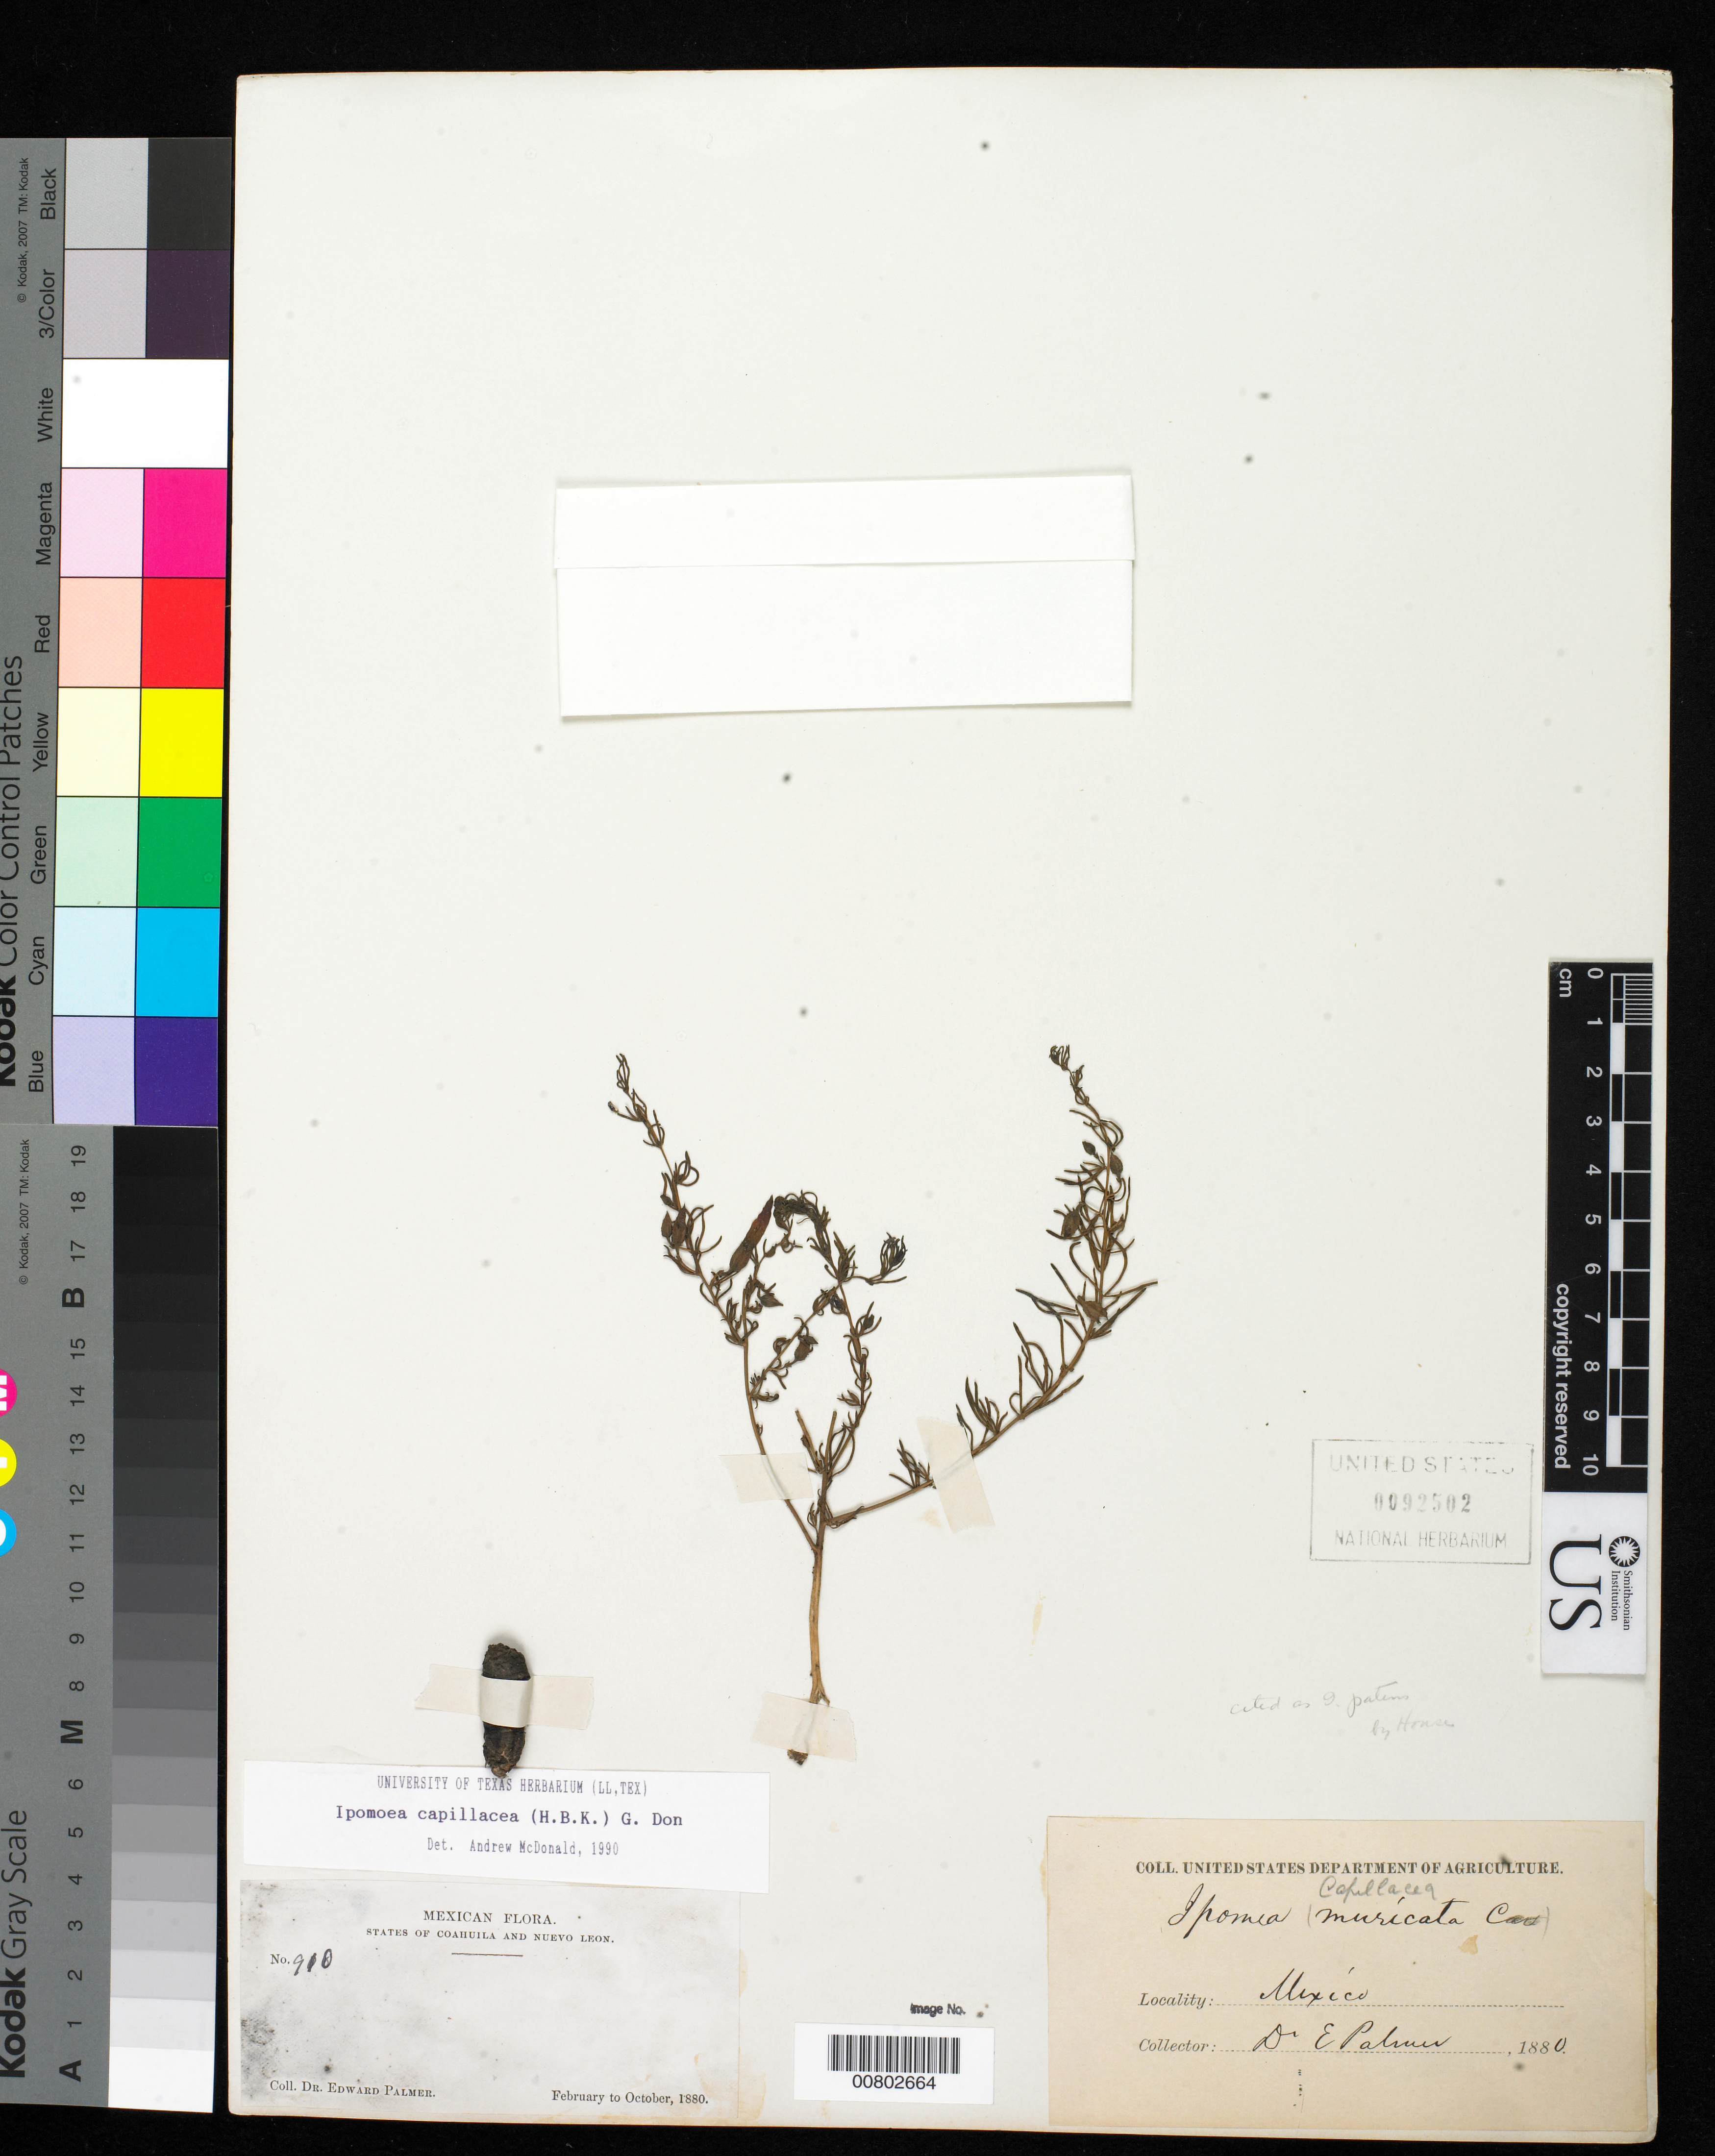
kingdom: Plantae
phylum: Tracheophyta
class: Magnoliopsida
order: Solanales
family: Convolvulaceae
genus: Ipomoea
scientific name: Ipomoea capillacea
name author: (Kunth) G. Don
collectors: E. Palmer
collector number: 910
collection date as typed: Feb 1880 to -- Oct 1880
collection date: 1880-02/1880-10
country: Mexico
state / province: Coahuila / Nuevo León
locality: States of Coahuila and Nuevo León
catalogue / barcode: US 92502